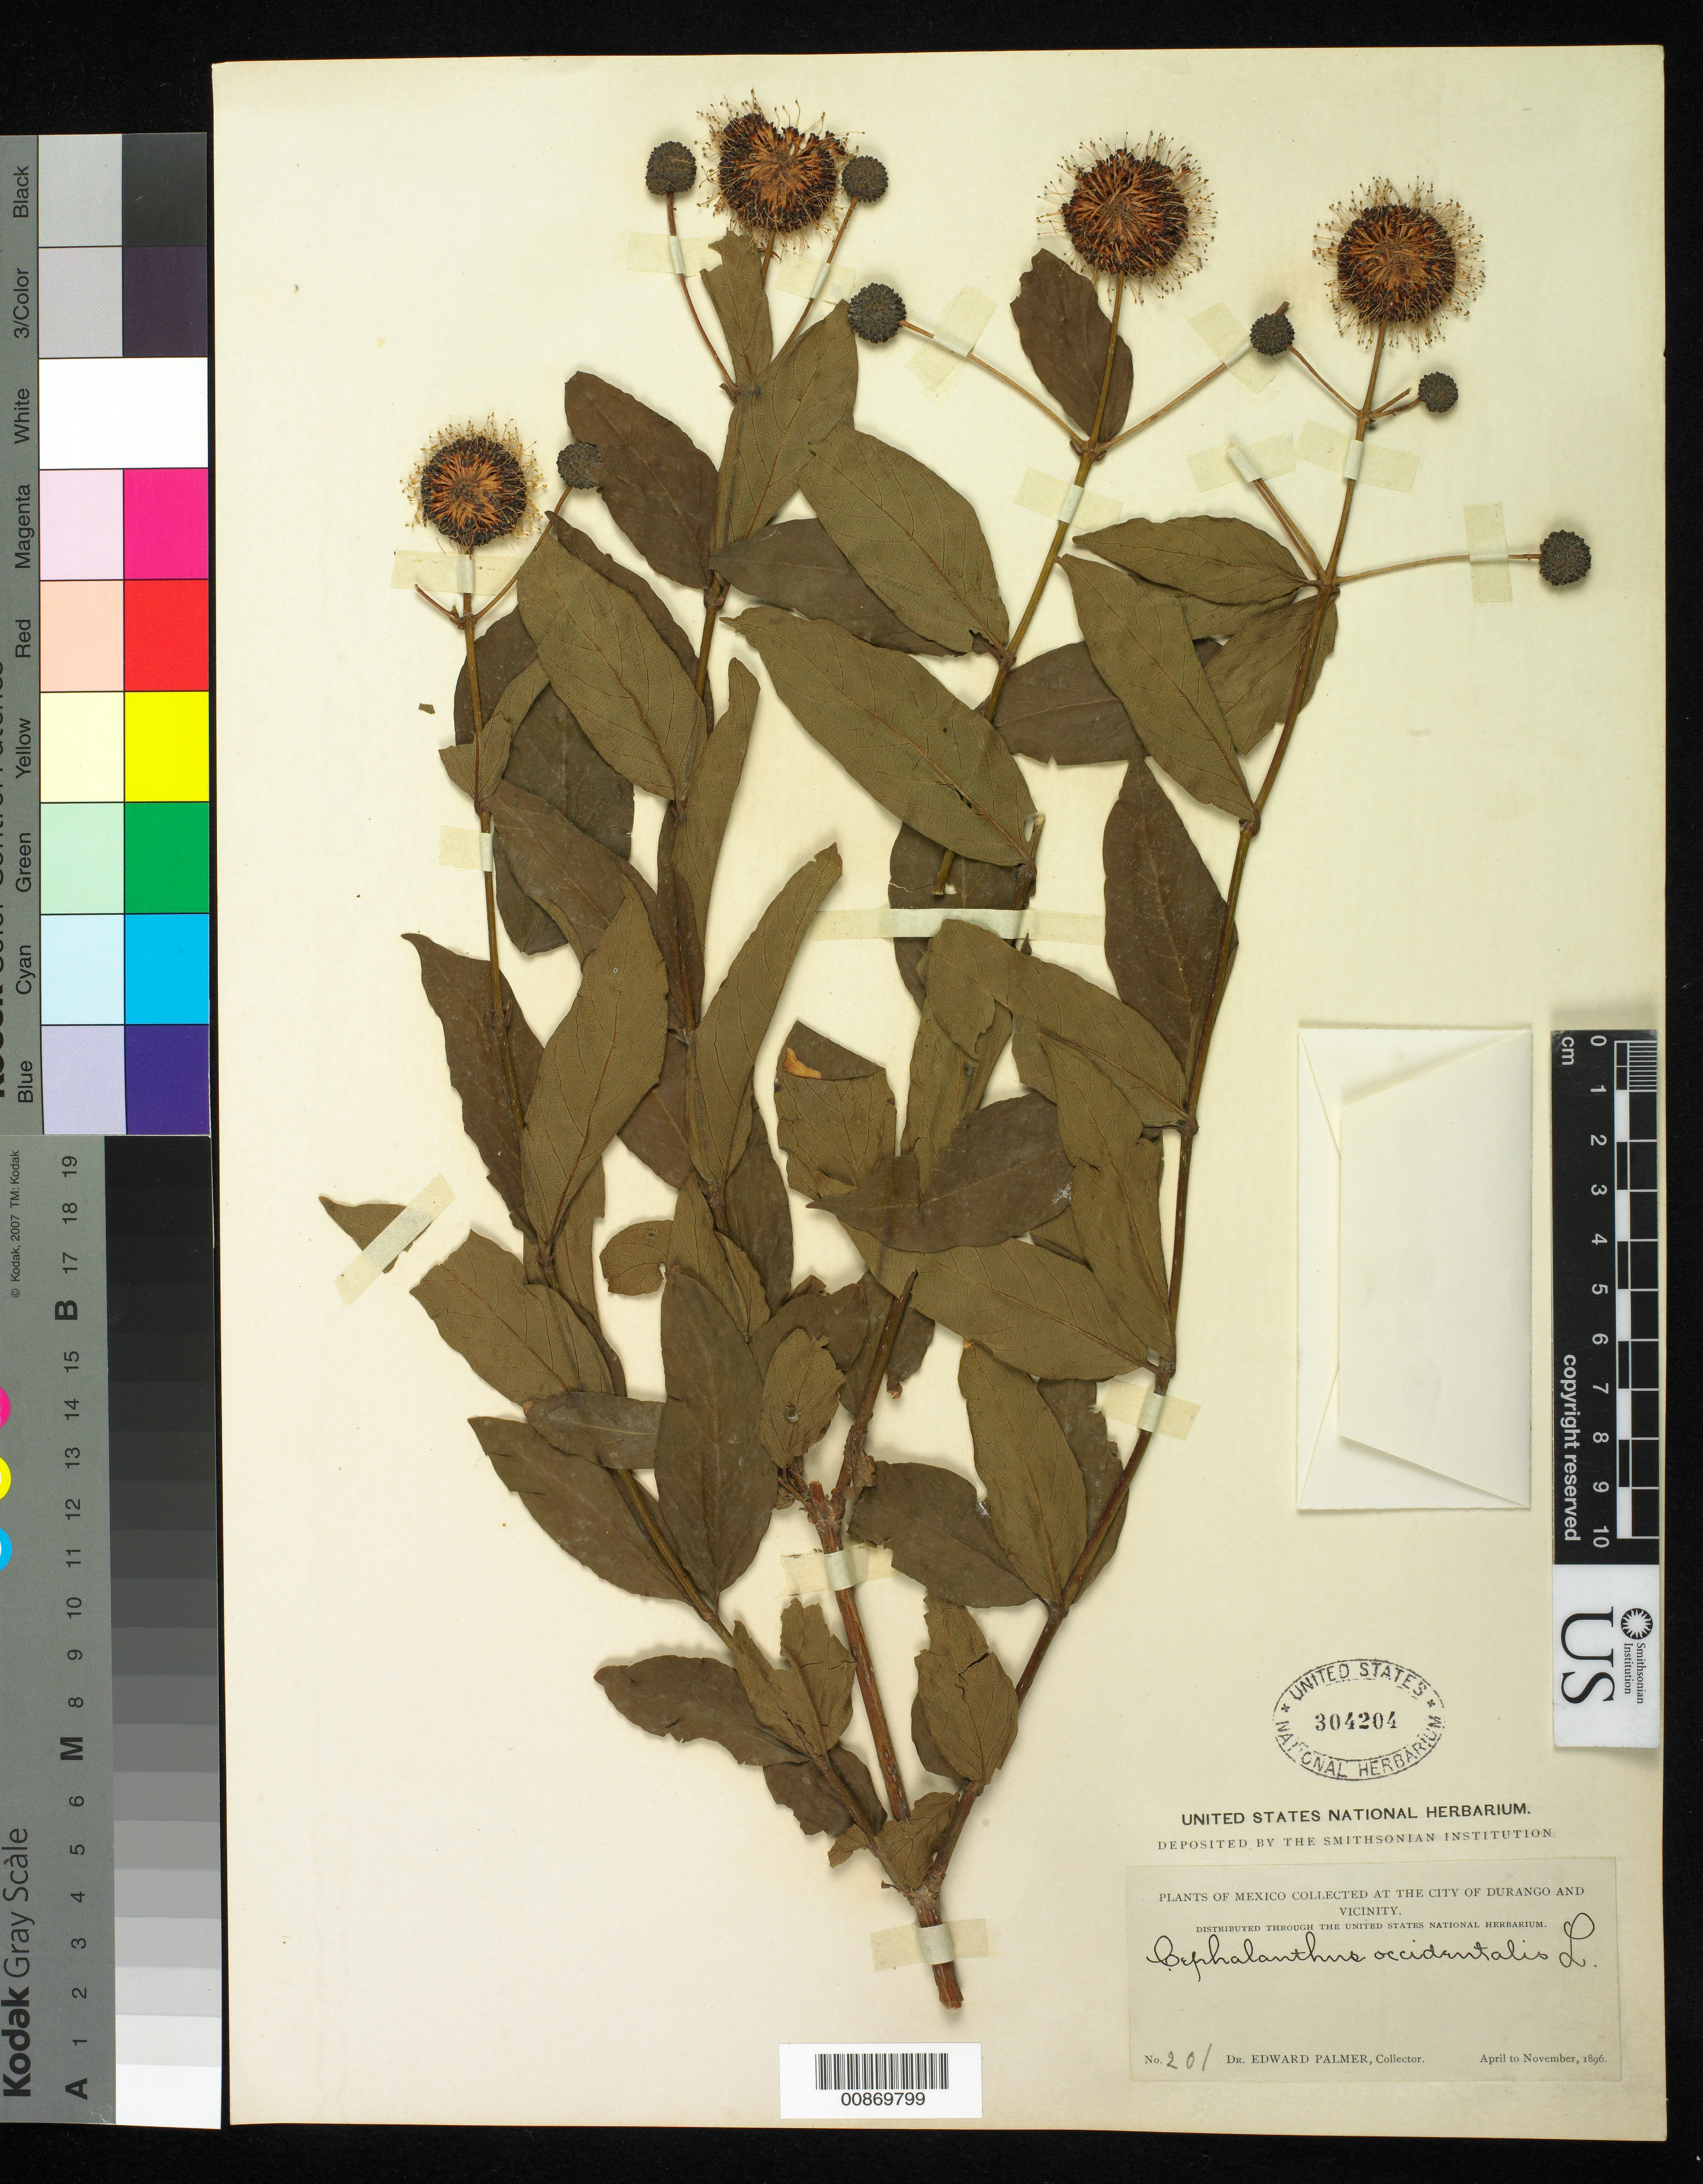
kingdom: Plantae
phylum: Tracheophyta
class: Magnoliopsida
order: Gentianales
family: Rubiaceae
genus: Cephalanthus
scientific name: Cephalanthus occidentalis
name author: L.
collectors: E. Palmer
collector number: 201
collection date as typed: Apr 1896 to -- Nov 1896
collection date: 1896-04/1896-11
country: Mexico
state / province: Durango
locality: City of Durango and vicinity.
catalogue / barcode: US 304204